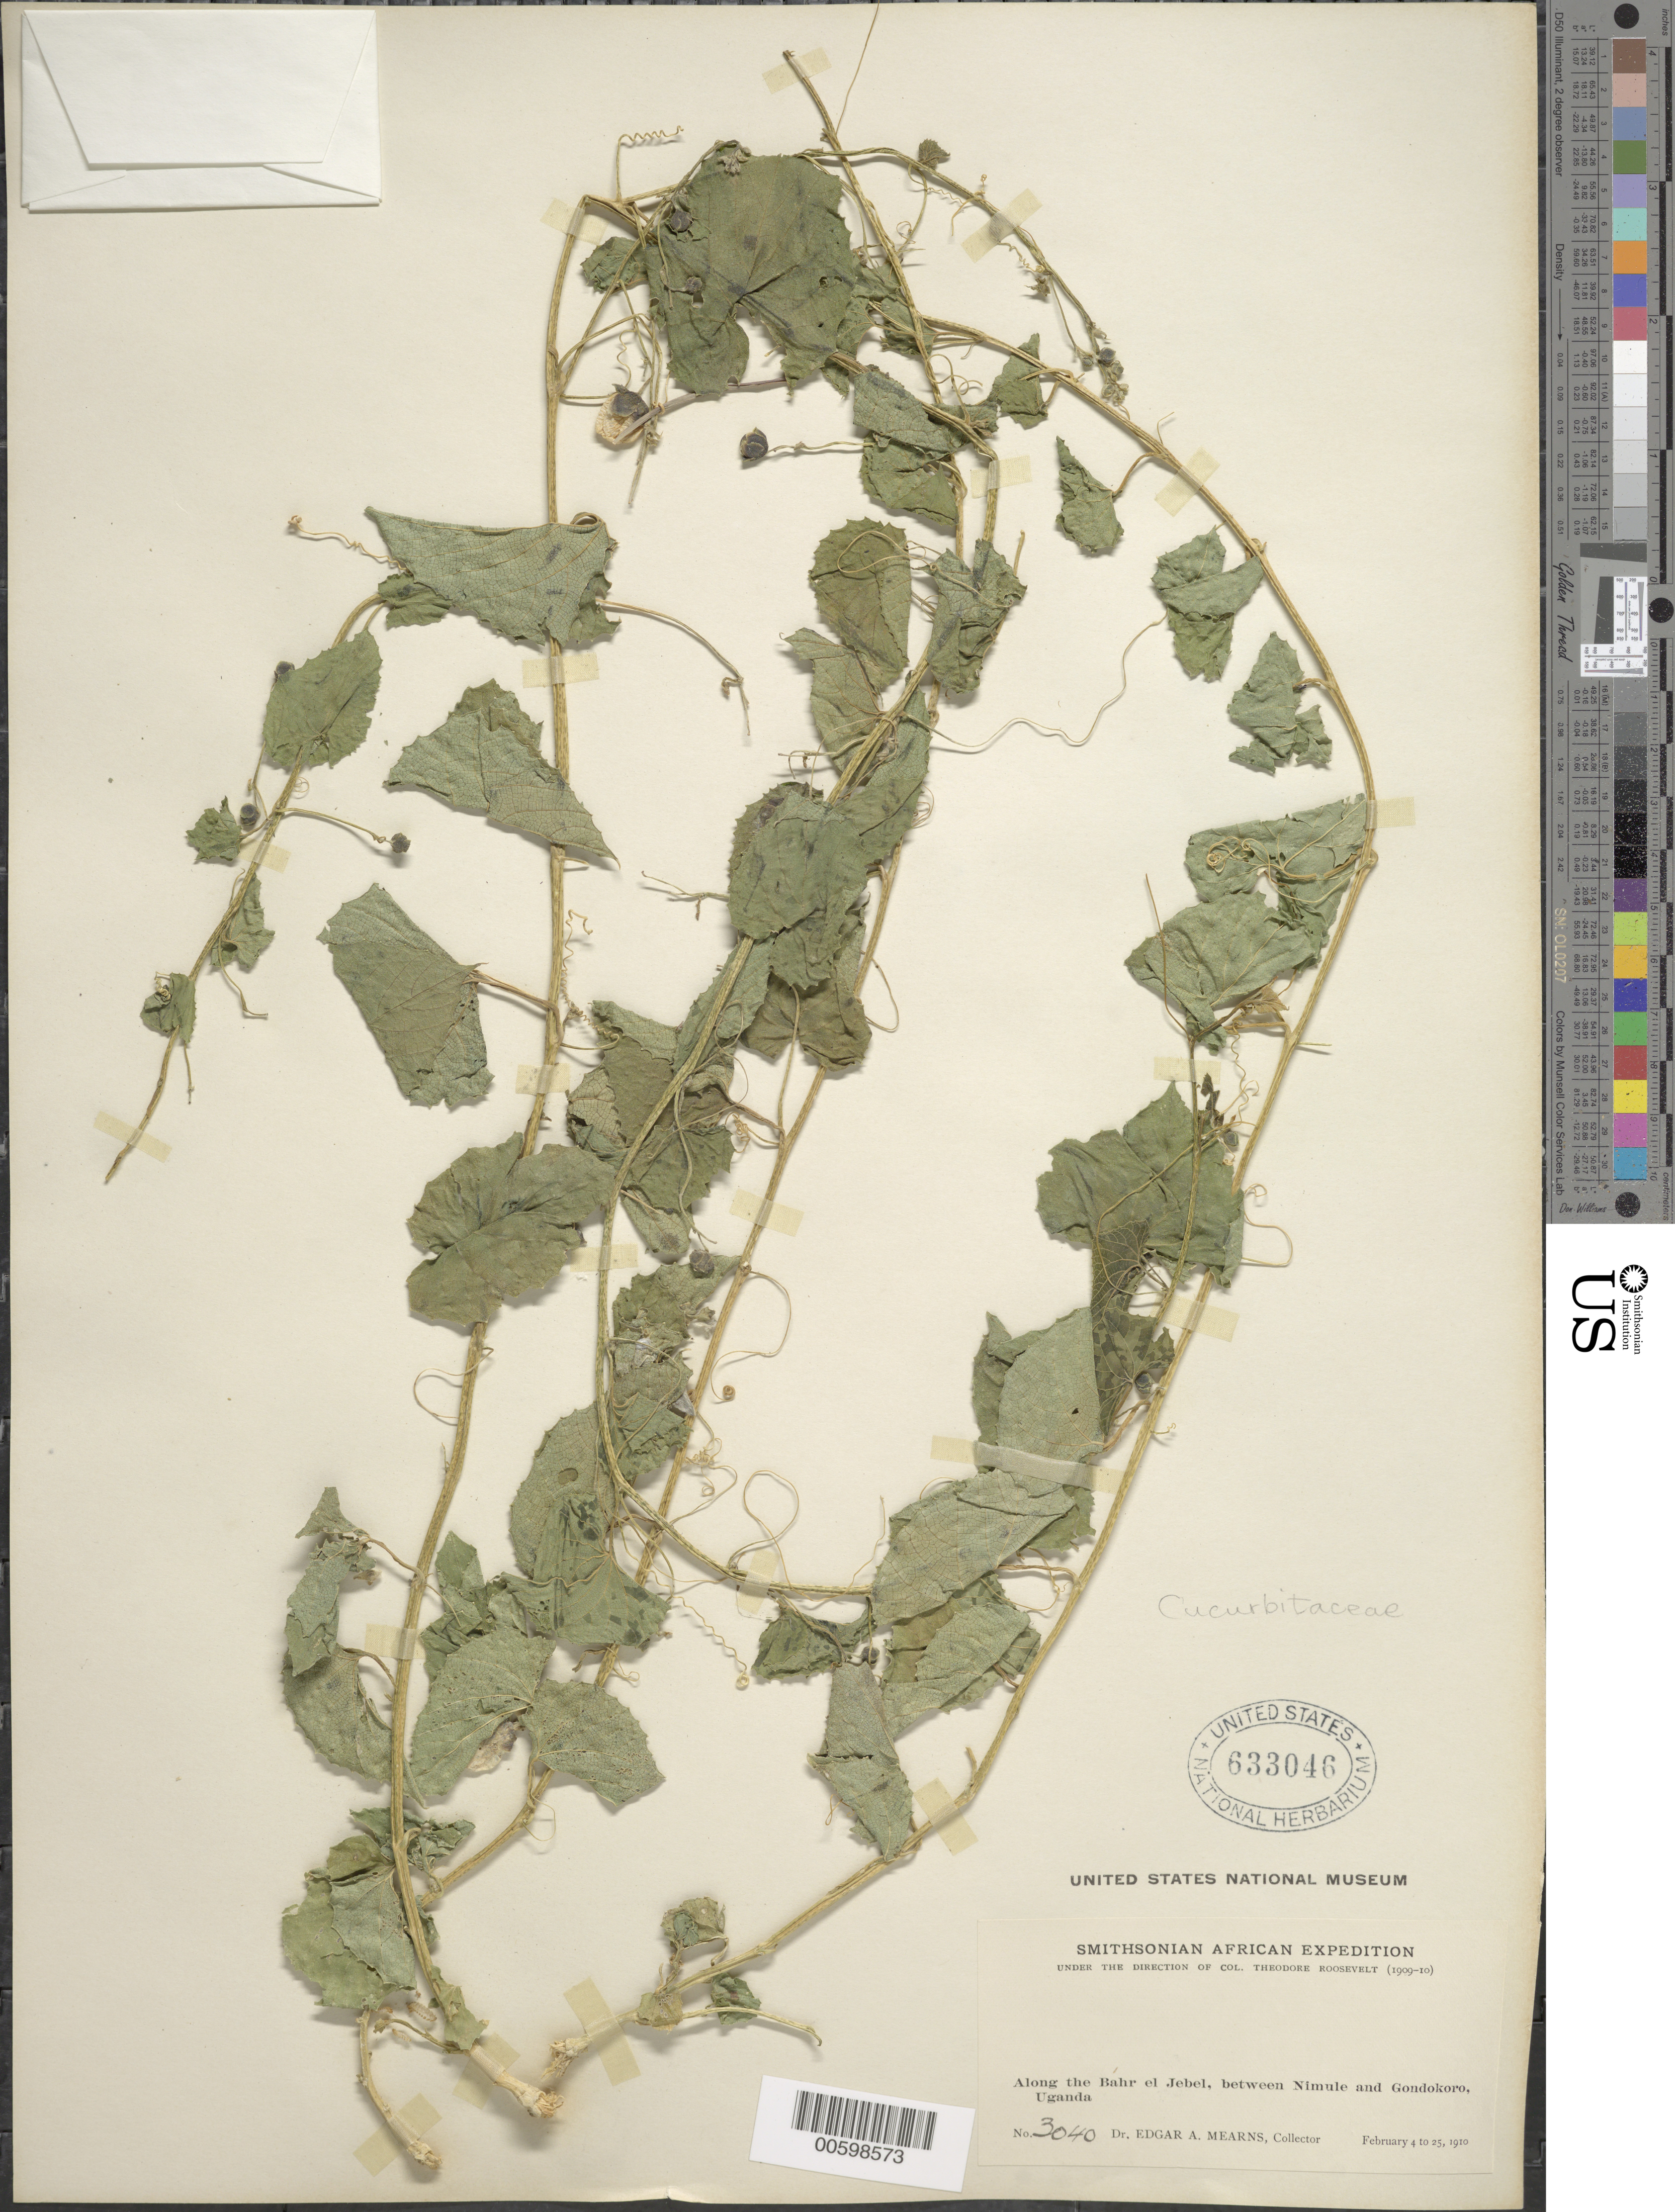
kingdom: Plantae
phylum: Tracheophyta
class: Magnoliopsida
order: Cucurbitales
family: Cucurbitaceae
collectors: E. A. Mearns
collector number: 3040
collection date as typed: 04 Feb 1910 to 25 Feb 1910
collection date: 1910-02-04/1910-02-25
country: South Sudan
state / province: Central Equatoria / Eastern Equatoria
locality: Along the Bahr el Jebel, between Nimule and Gondokoro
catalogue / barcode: US 633046